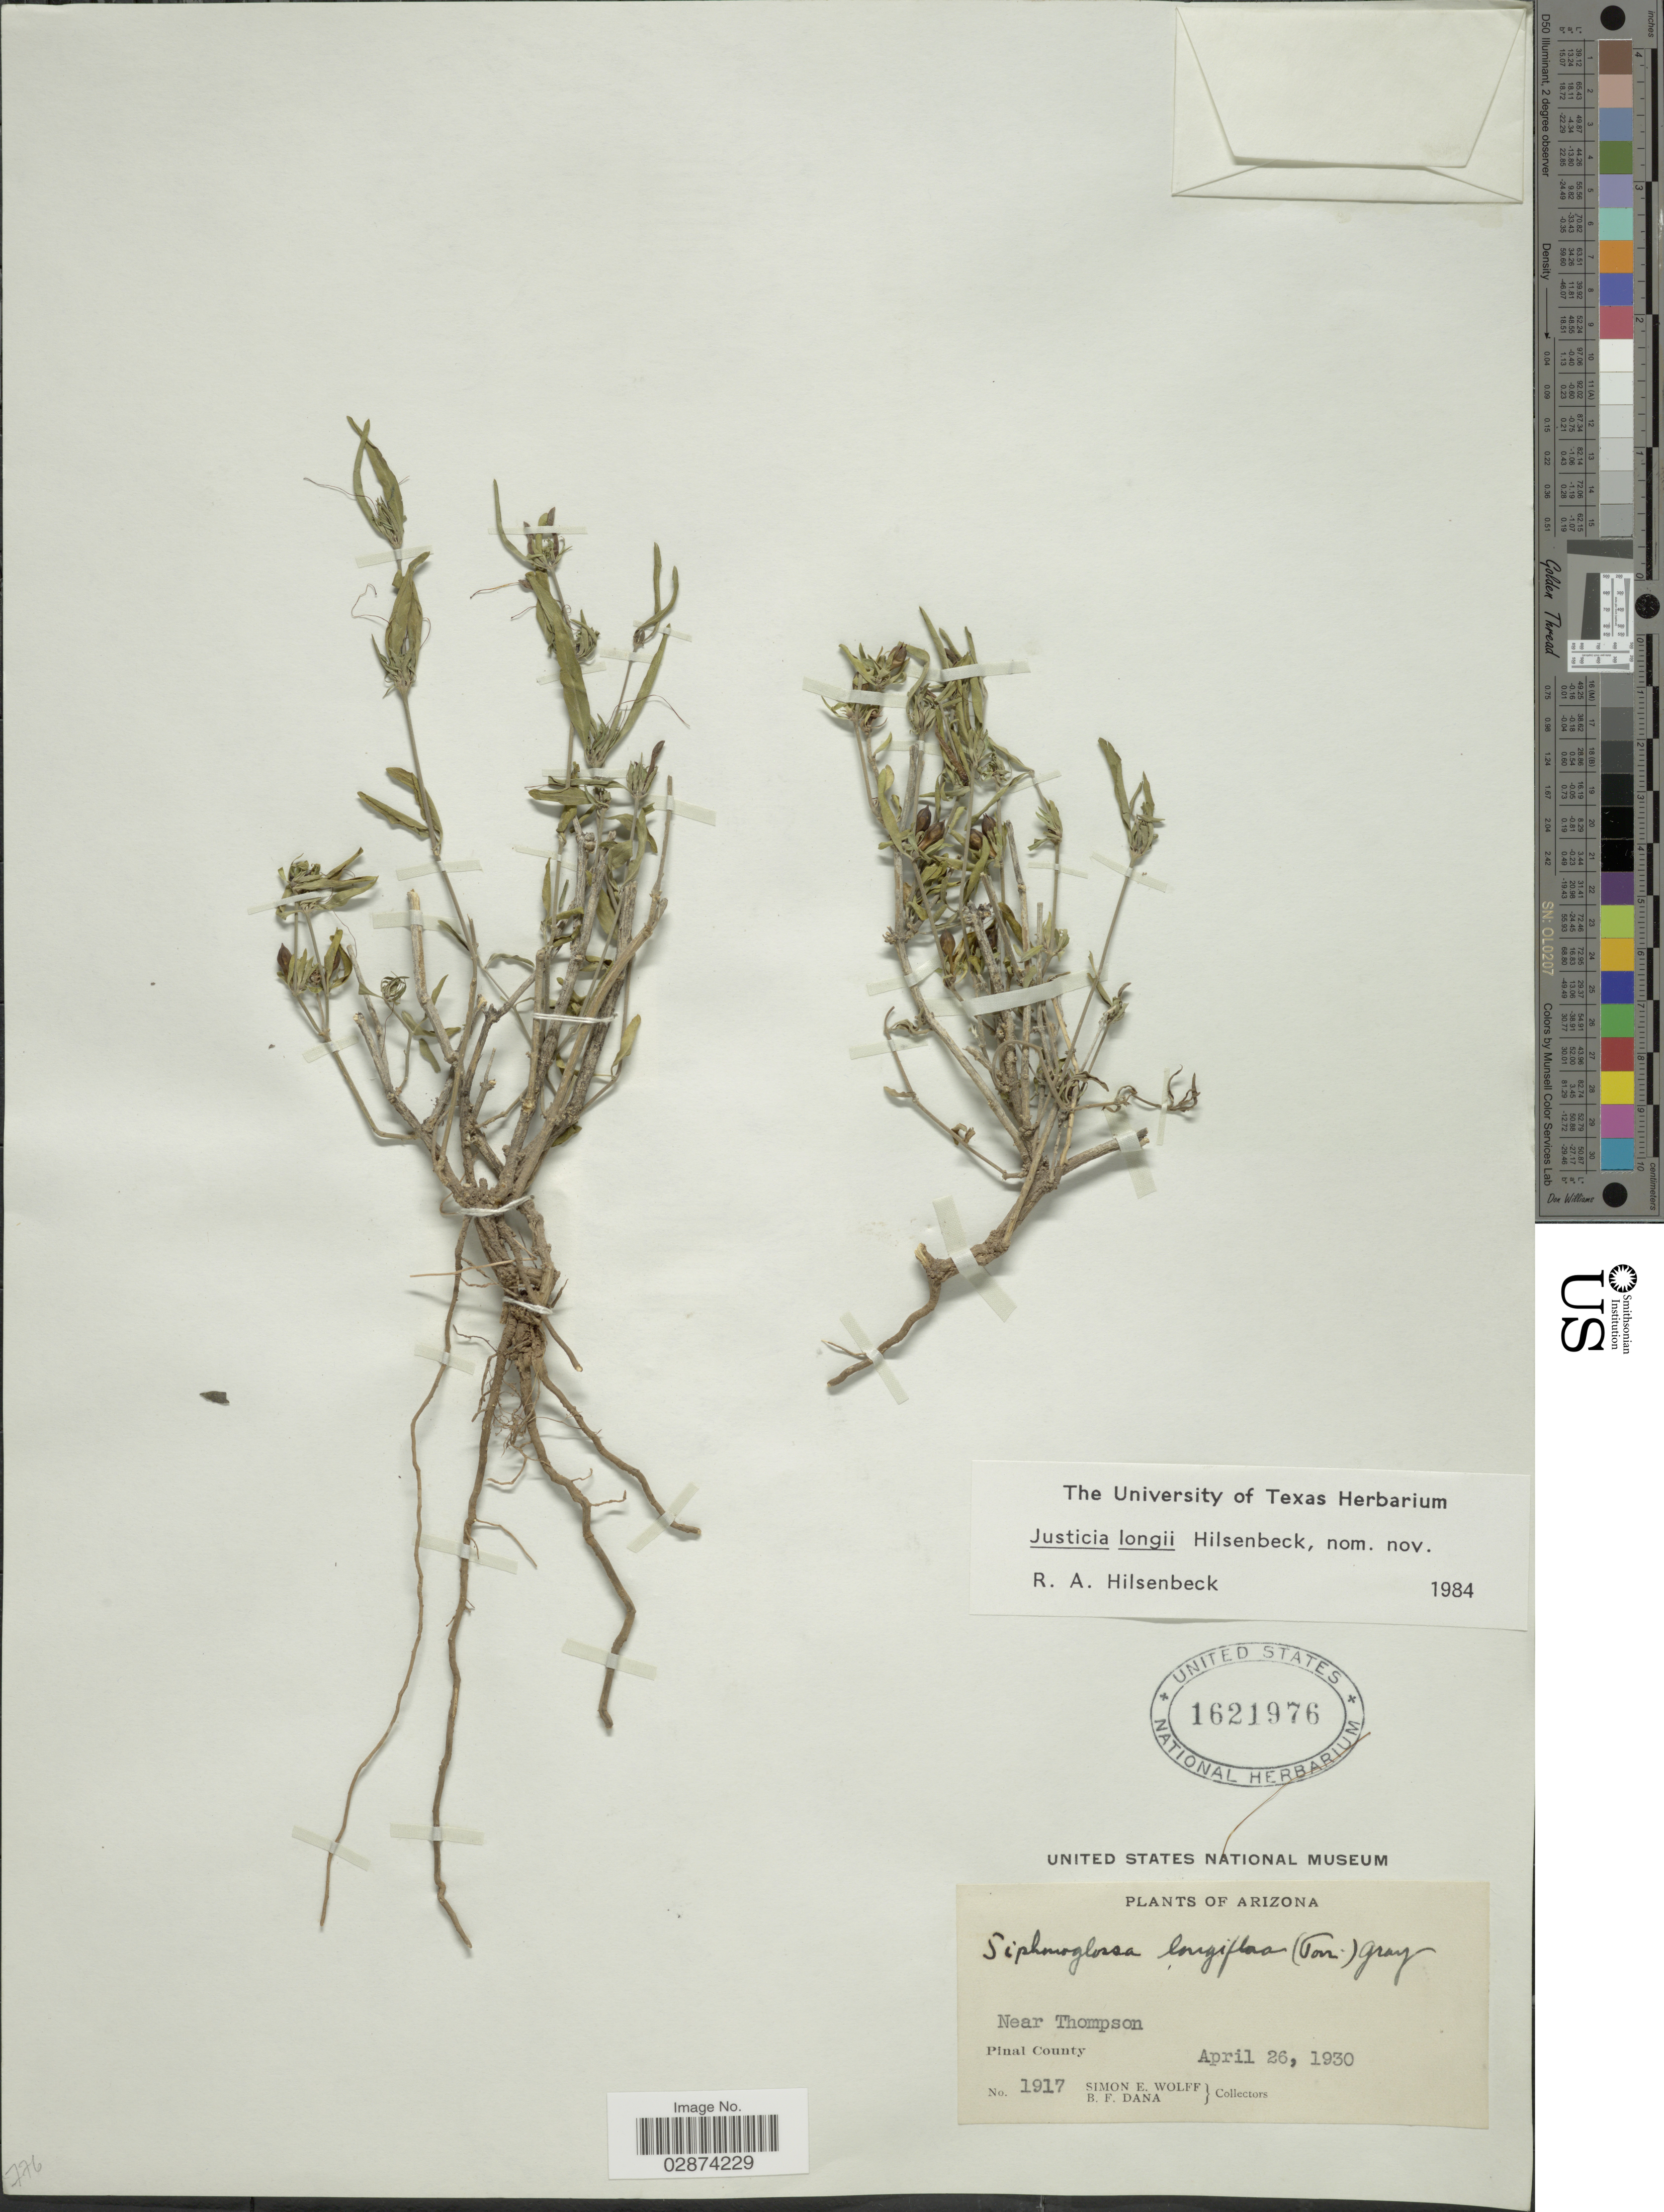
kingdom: Plantae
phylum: Tracheophyta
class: Magnoliopsida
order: Lamiales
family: Acanthaceae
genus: Justicia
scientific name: Justicia longii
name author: Hilsenb.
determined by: Fisher, Amanda, (LOB), California State University, Long Beach (UNITED STATES)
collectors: S. E. Wolff & B. Dana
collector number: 1917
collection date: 1930-04-26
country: United States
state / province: Arizona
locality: Near Thompson. Pinal County.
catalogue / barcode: US 1621976